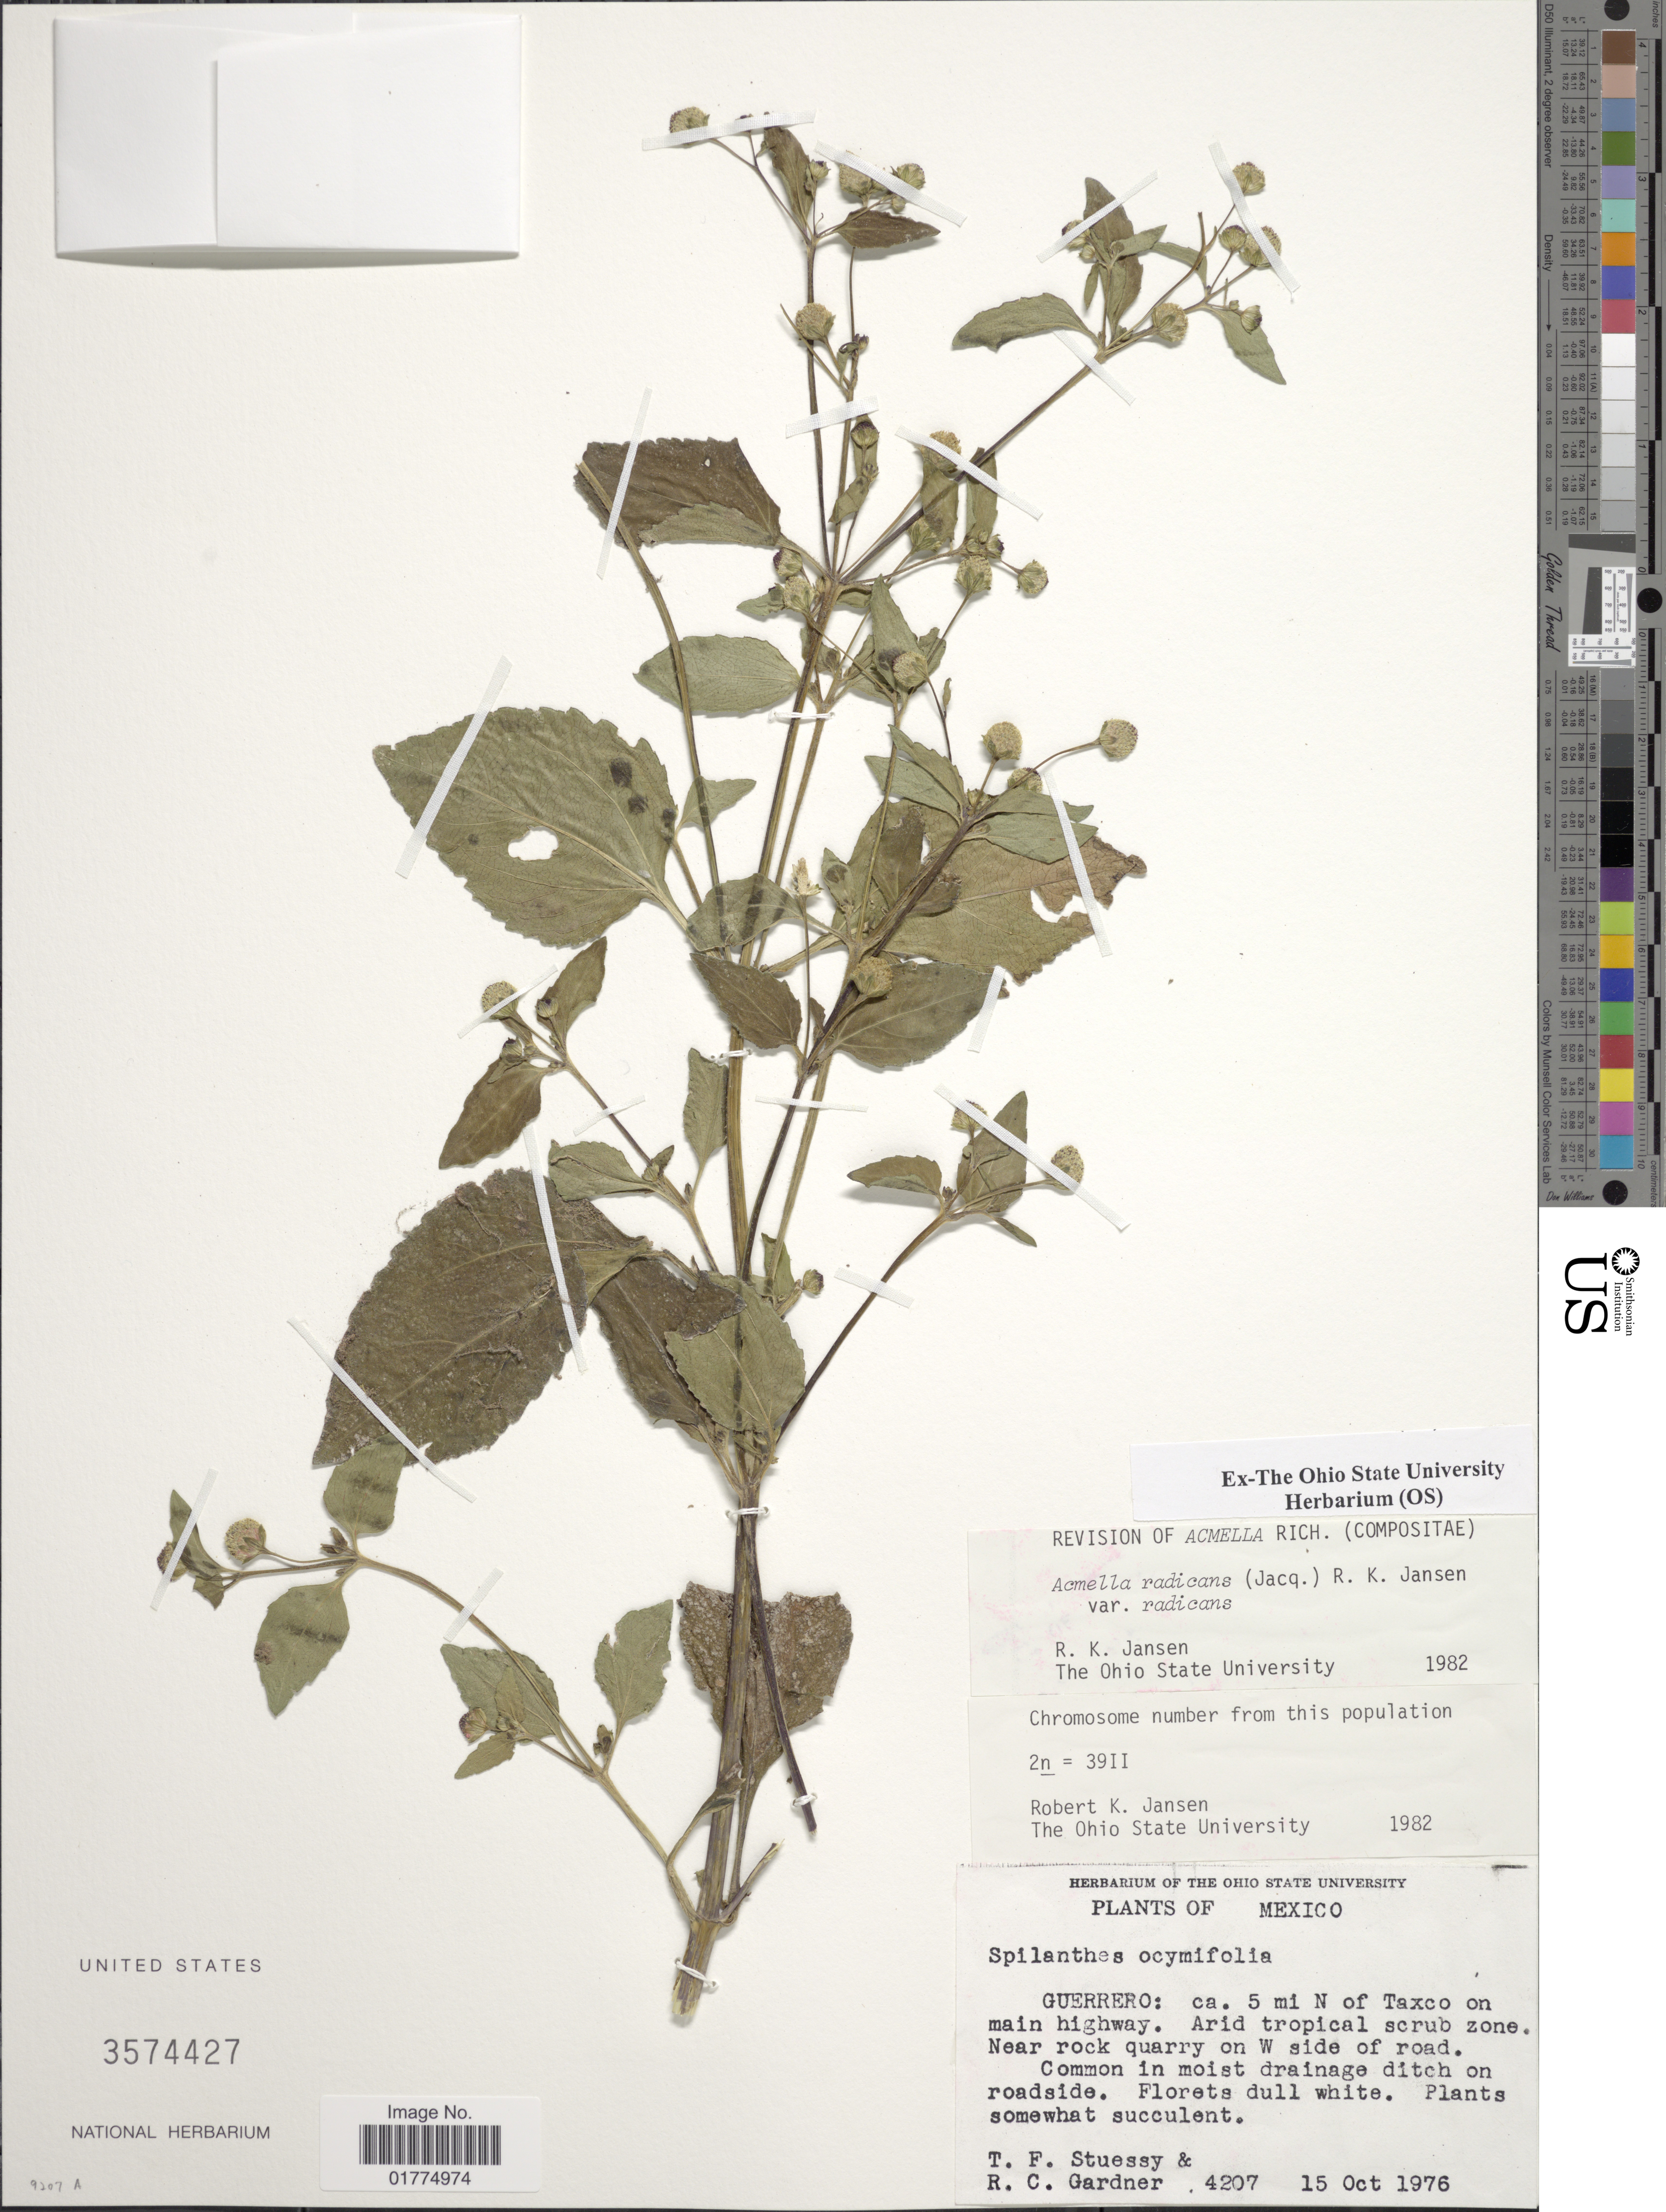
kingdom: Plantae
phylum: Tracheophyta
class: Magnoliopsida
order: Asterales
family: Asteraceae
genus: Acmella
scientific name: Acmella radicans var. radicans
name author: (Jacq.) R.K. Jansen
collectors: T. Stuessy & R. C. Gardner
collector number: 4207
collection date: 1976-10-15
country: Mexico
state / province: Guerrero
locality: Guerrero: ca. 5 mi N of Taxco on main highway. Arid tropical scrub zone. Near rock quarry on W side of road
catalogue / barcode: US 3574427